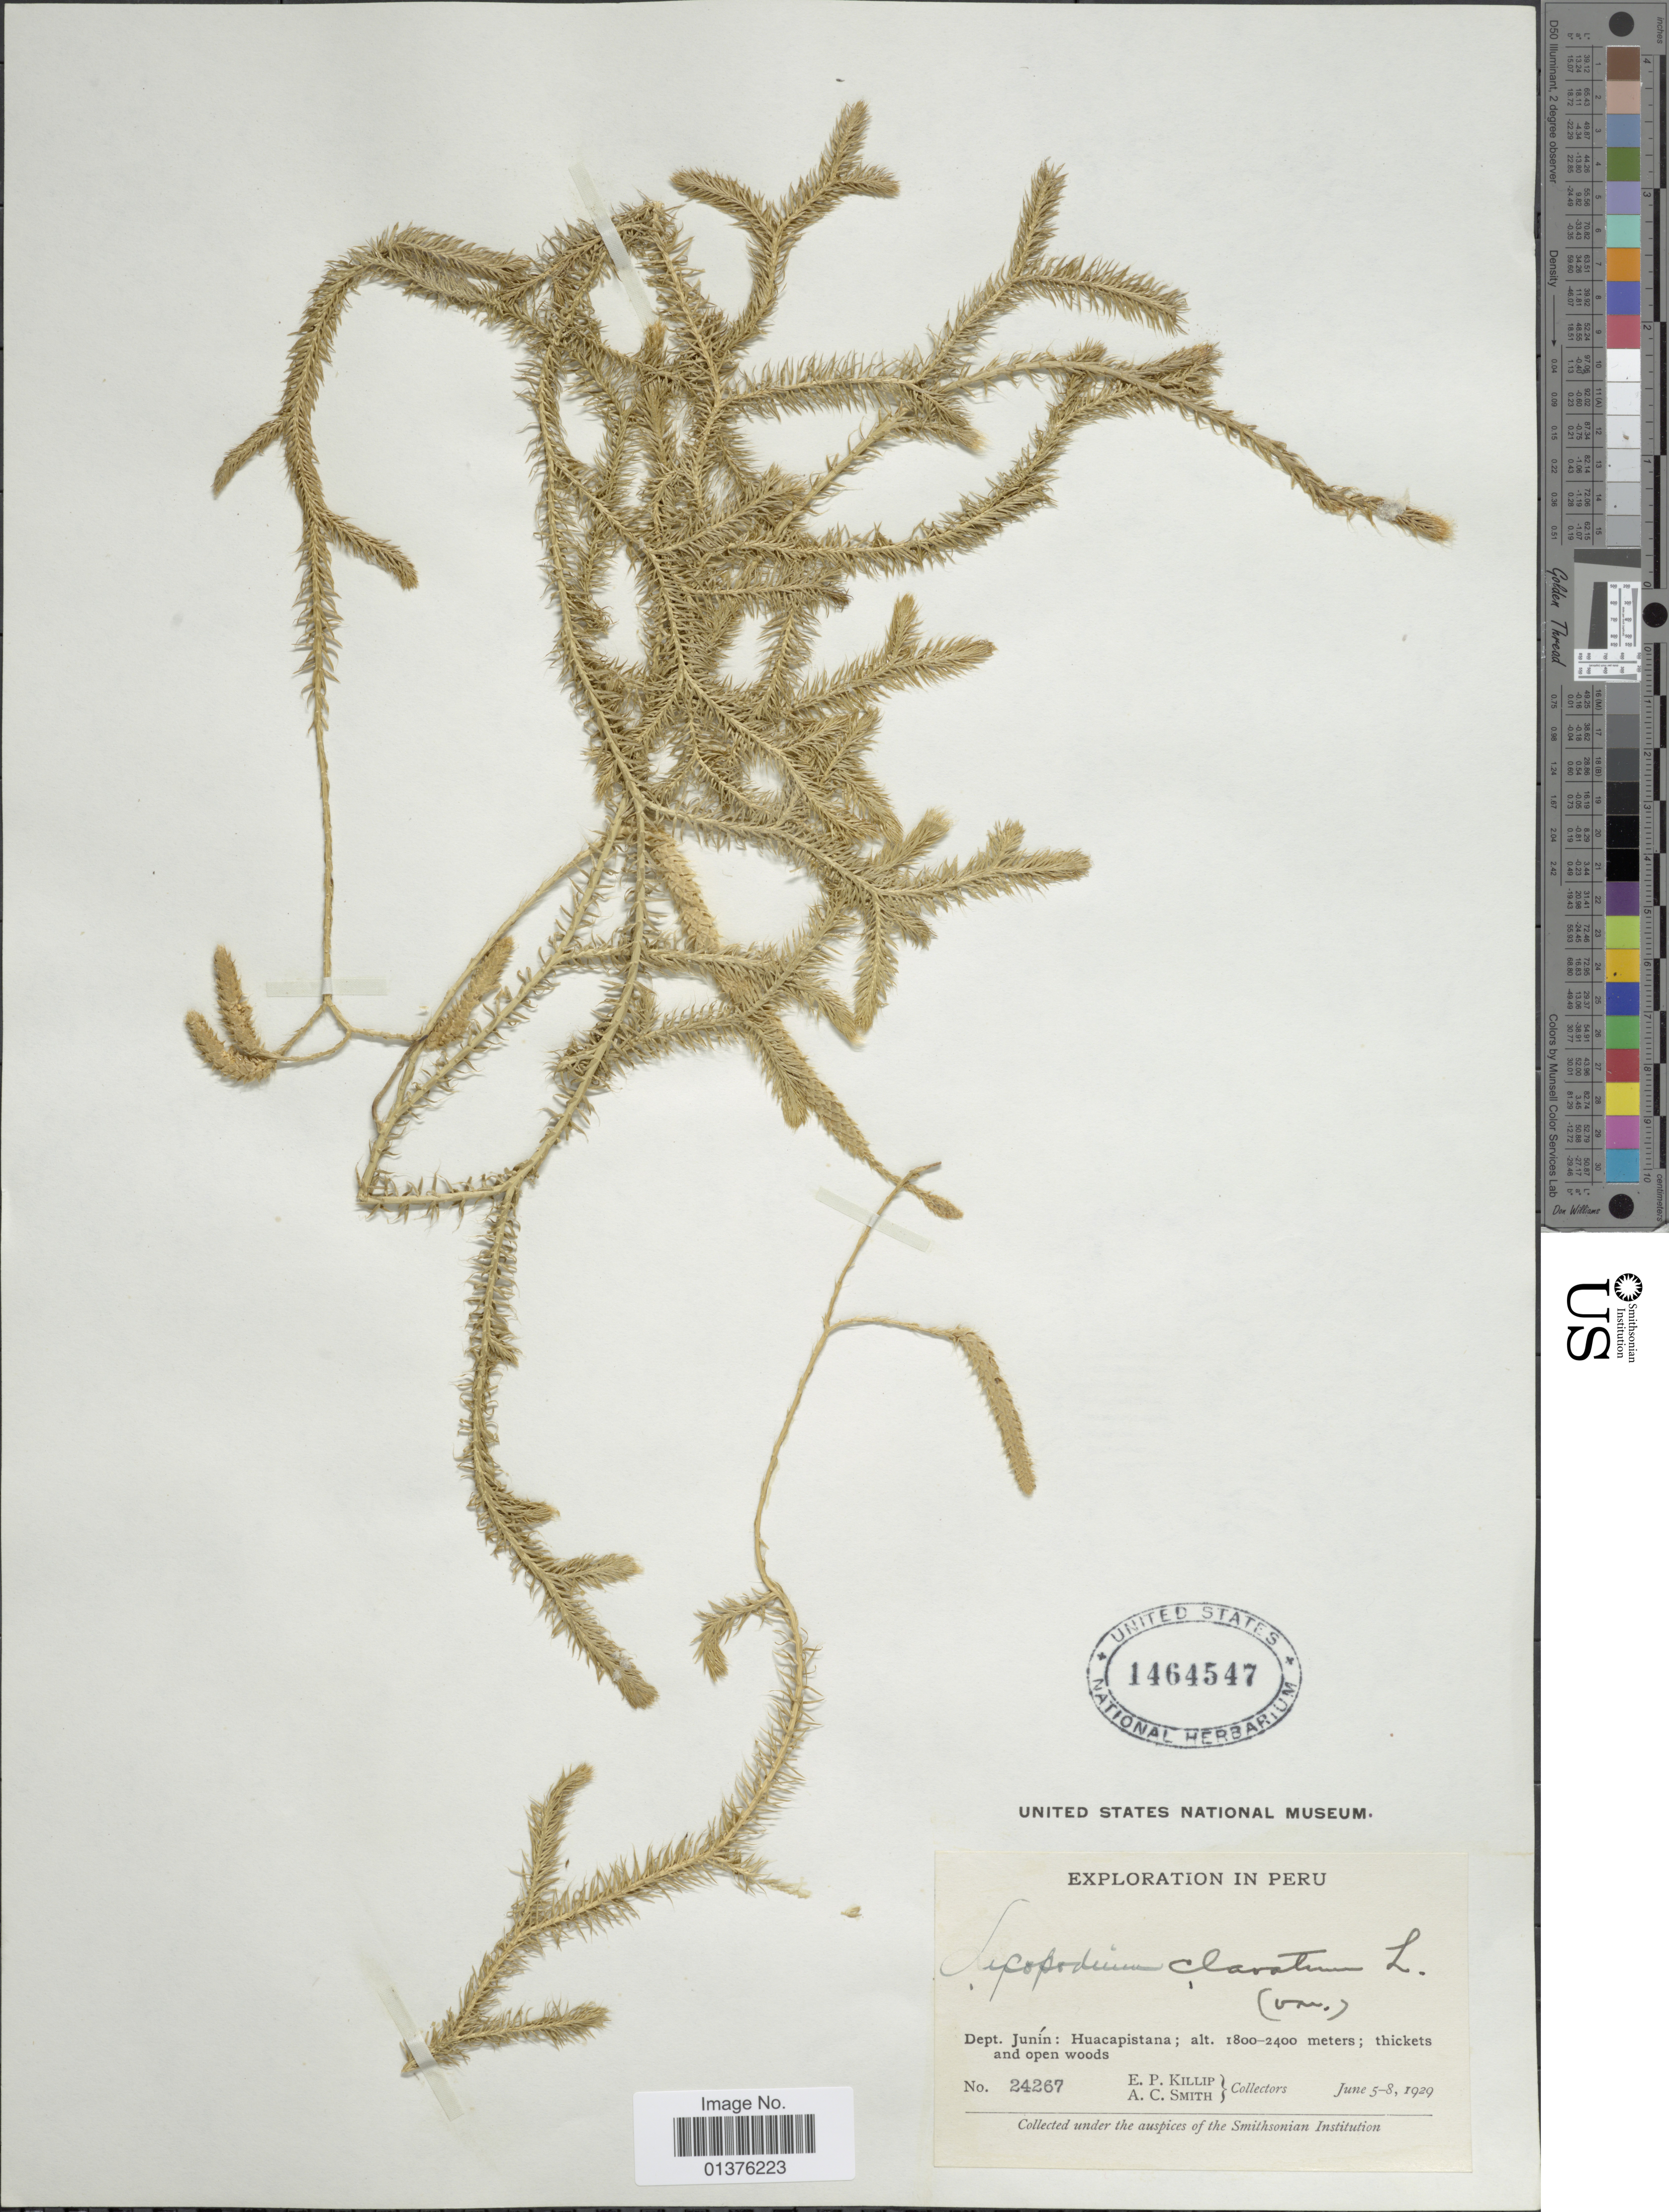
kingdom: Plantae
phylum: Tracheophyta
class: Lycopodiopsida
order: Lycopodiales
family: Lycopodiaceae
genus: Lycopodium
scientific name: Lycopodium clavatum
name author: L.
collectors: E. P. Killip & A. C. Smith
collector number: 24267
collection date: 1926-06-08/1929-06-05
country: Peru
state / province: Junín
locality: Huacapistana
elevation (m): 1800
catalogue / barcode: US 1464547